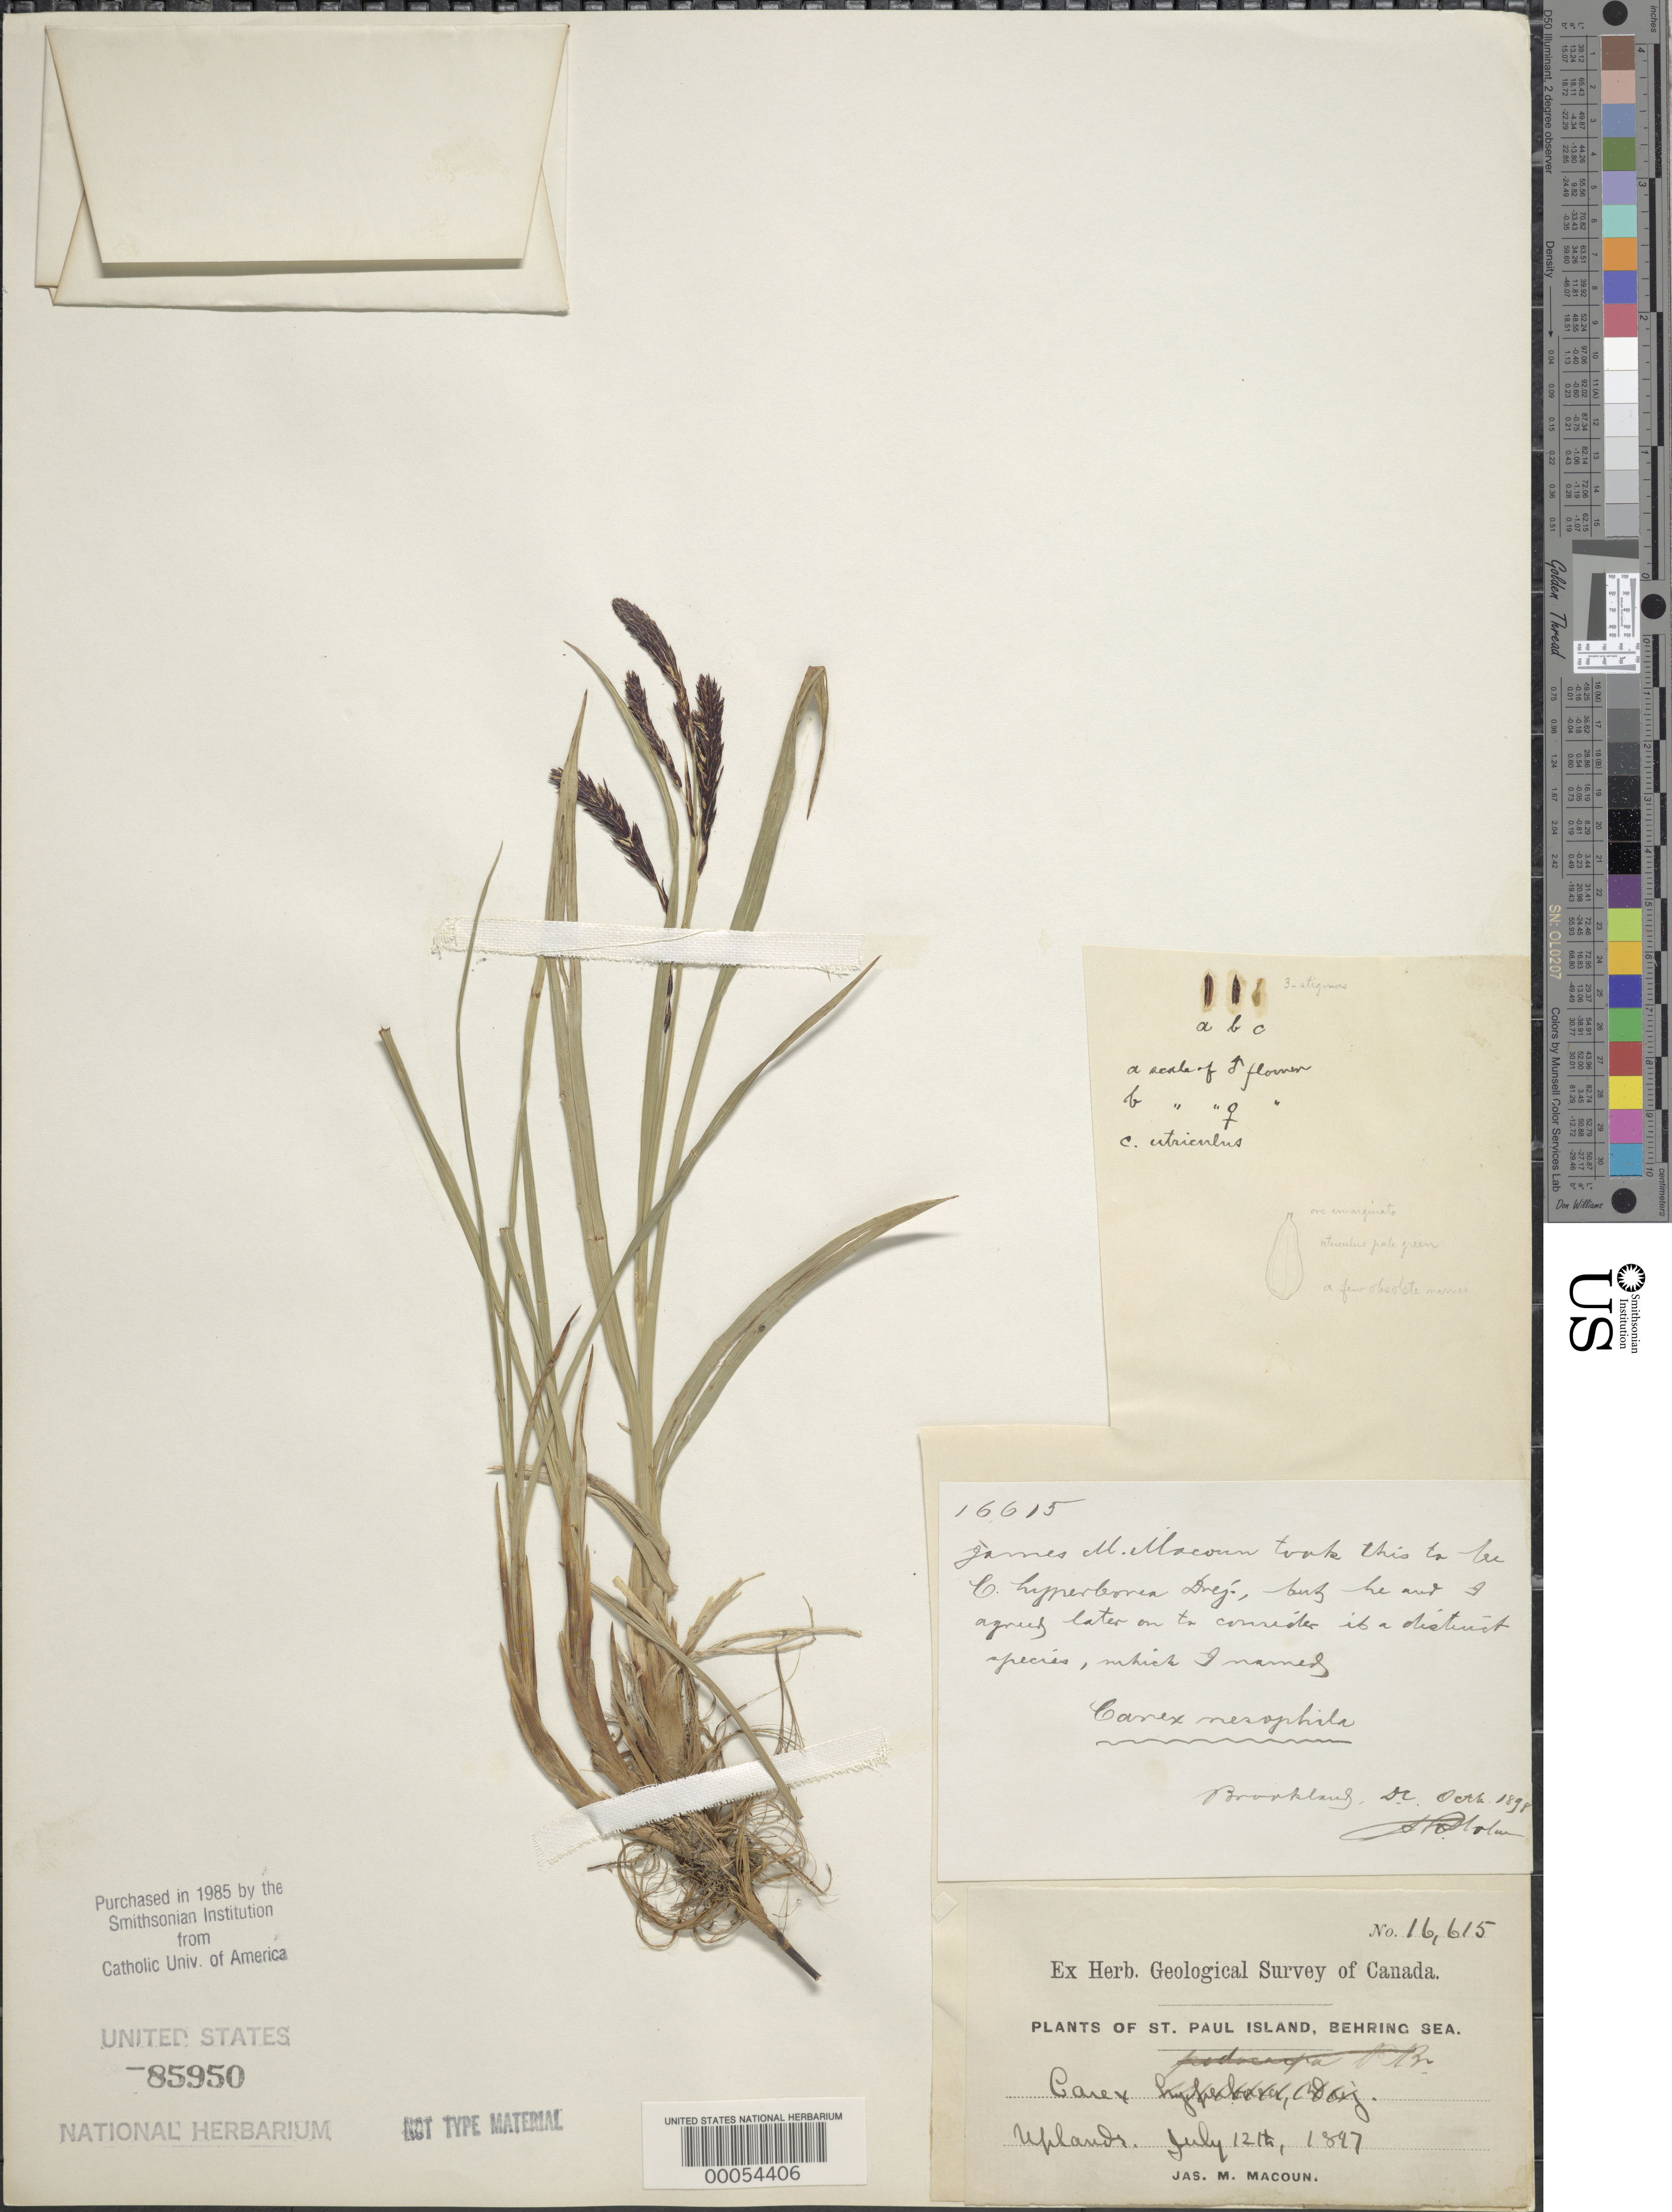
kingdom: Plantae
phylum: Tracheophyta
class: Liliopsida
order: Poales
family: Cyperaceae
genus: Carex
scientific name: Carex microchaeta subsp. nesophila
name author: (Holm) D.F. Murray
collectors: J. M. Macoun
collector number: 16615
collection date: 1897-07-12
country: United States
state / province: Alaska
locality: St. Paul Island, Behring Sea, Uplands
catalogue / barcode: US 85950